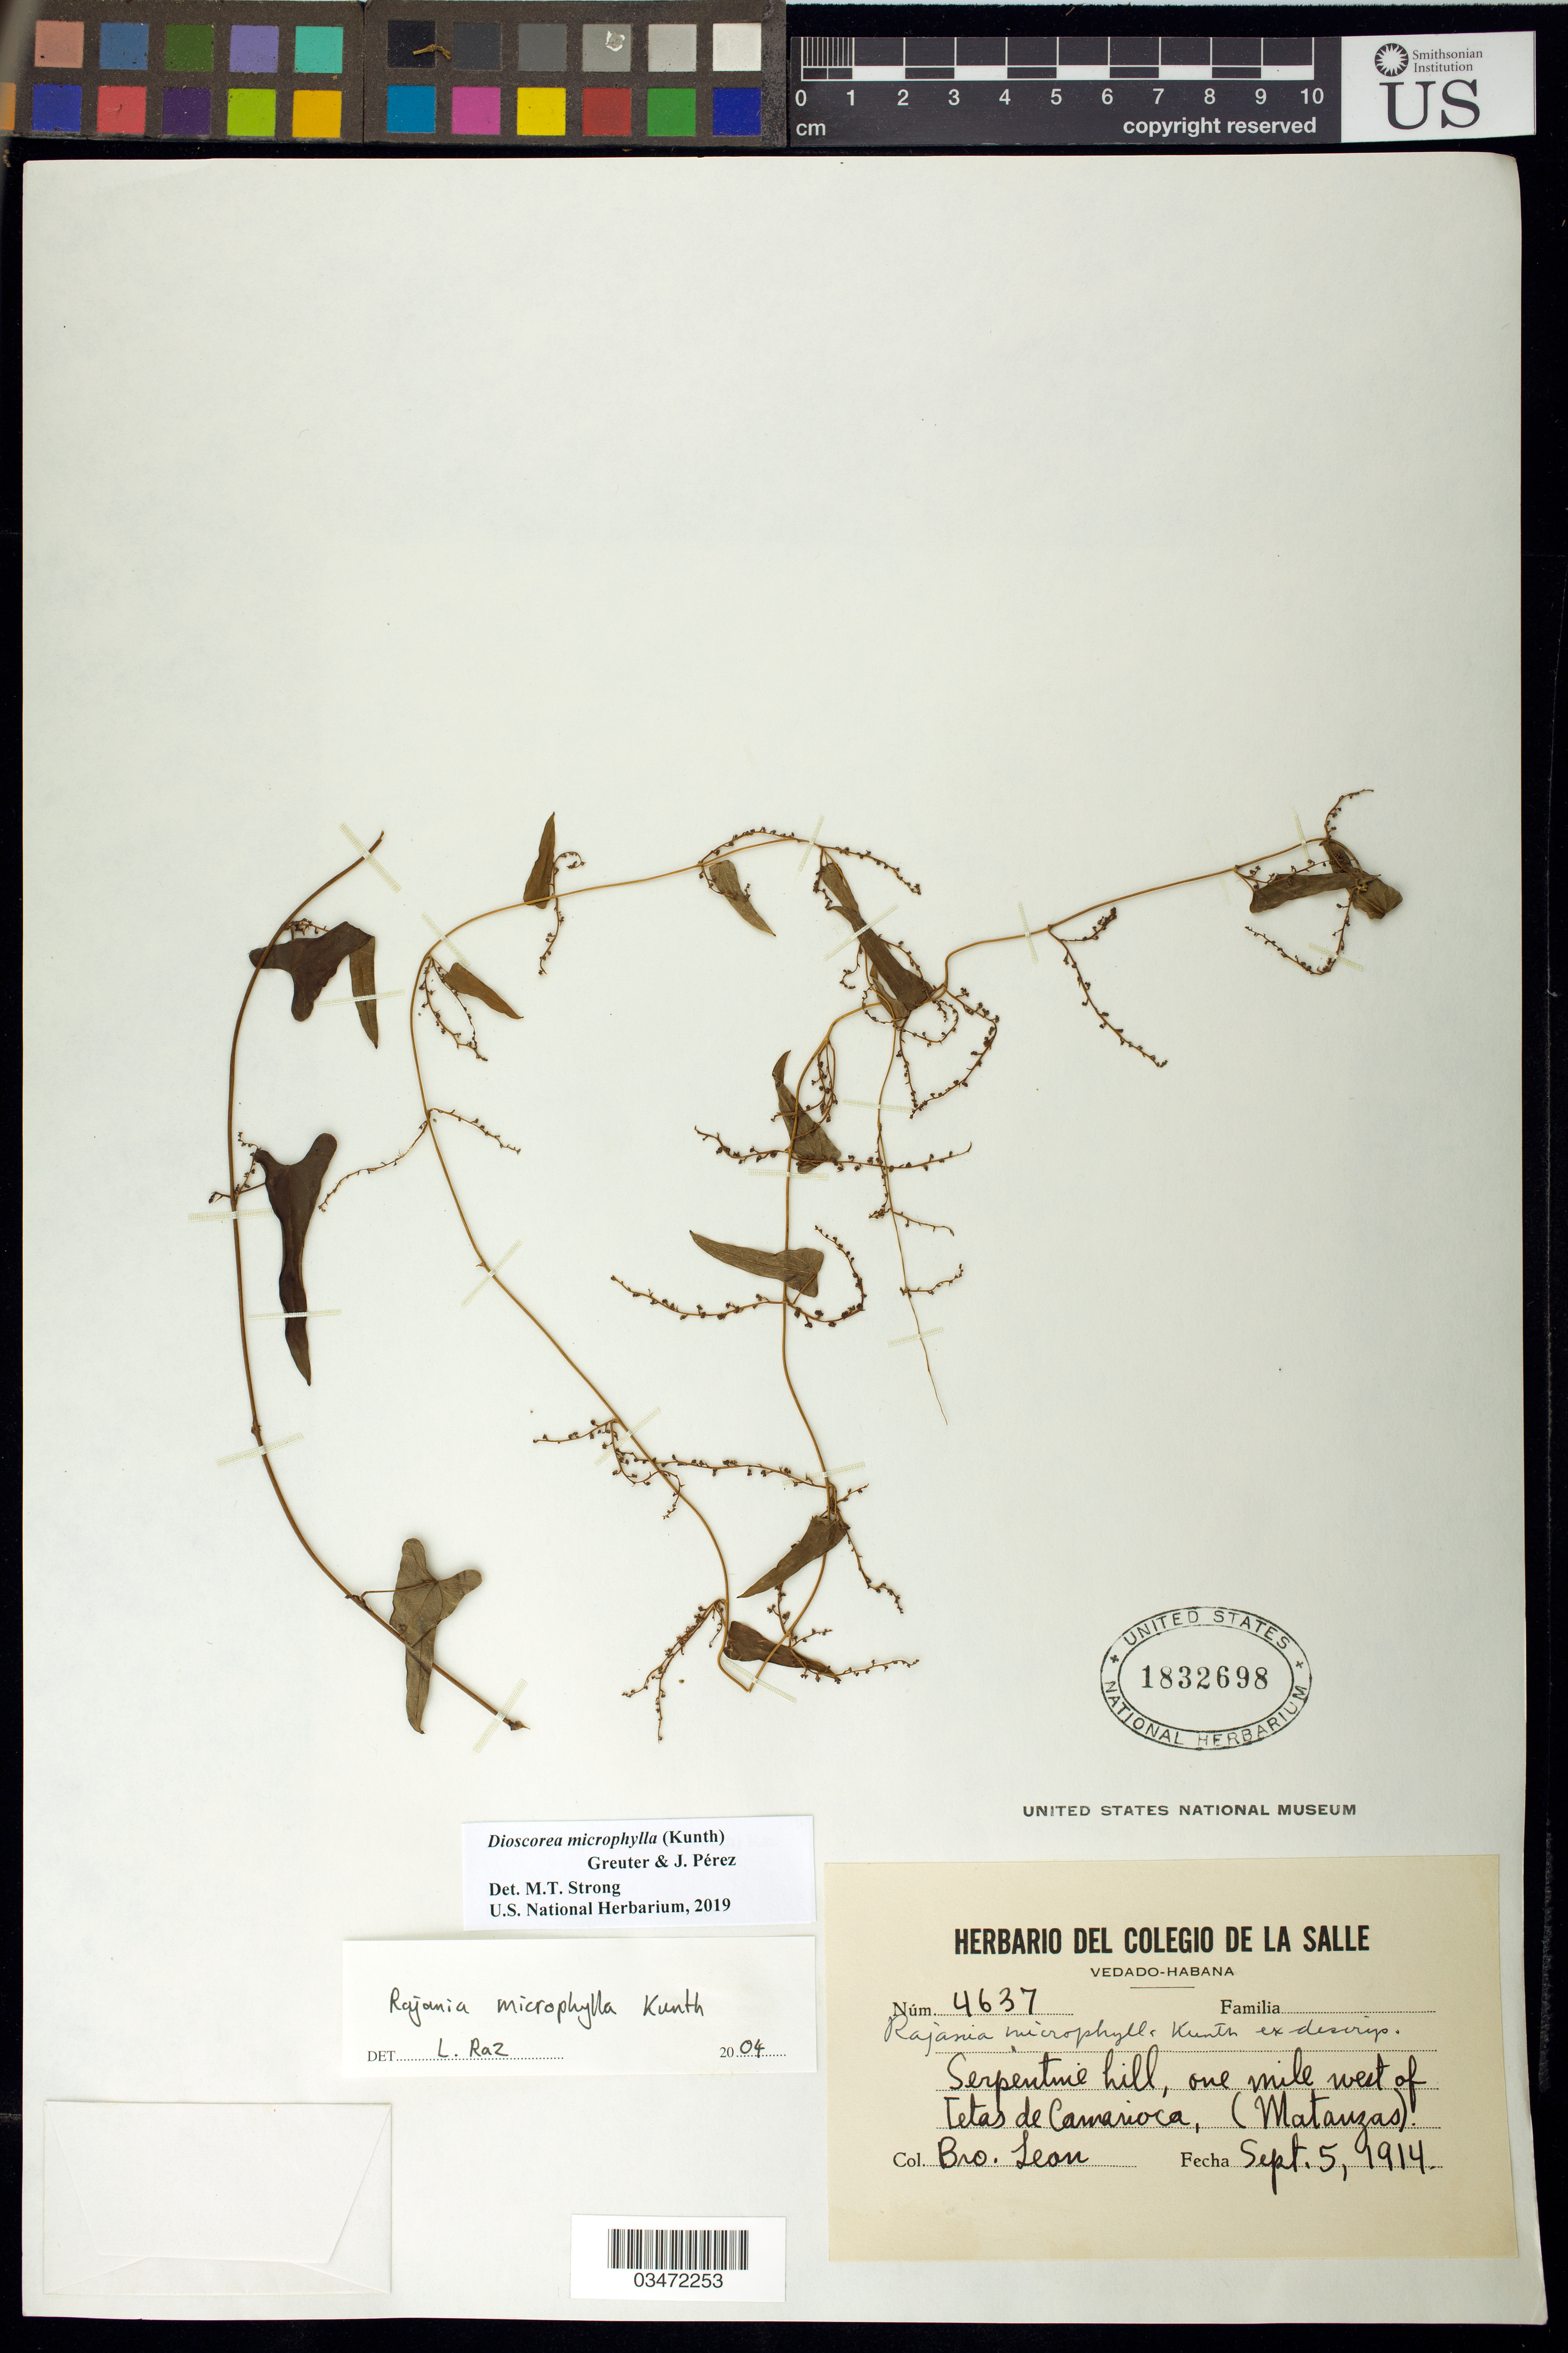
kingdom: Plantae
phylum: Tracheophyta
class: Liliopsida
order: Dioscoreales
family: Dioscoreaceae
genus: Dioscorea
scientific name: Dioscorea microphylla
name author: (Kunth) Greuter & J. Perez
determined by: Strong, M. T., (US), Smithsonian Institution - National Museum of Natural History (UNITED STATES)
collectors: Bro. León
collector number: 4637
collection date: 1914-09-05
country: Cuba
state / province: Matanzas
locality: Tetas de Camarioca, one mile west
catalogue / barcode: US 1832698